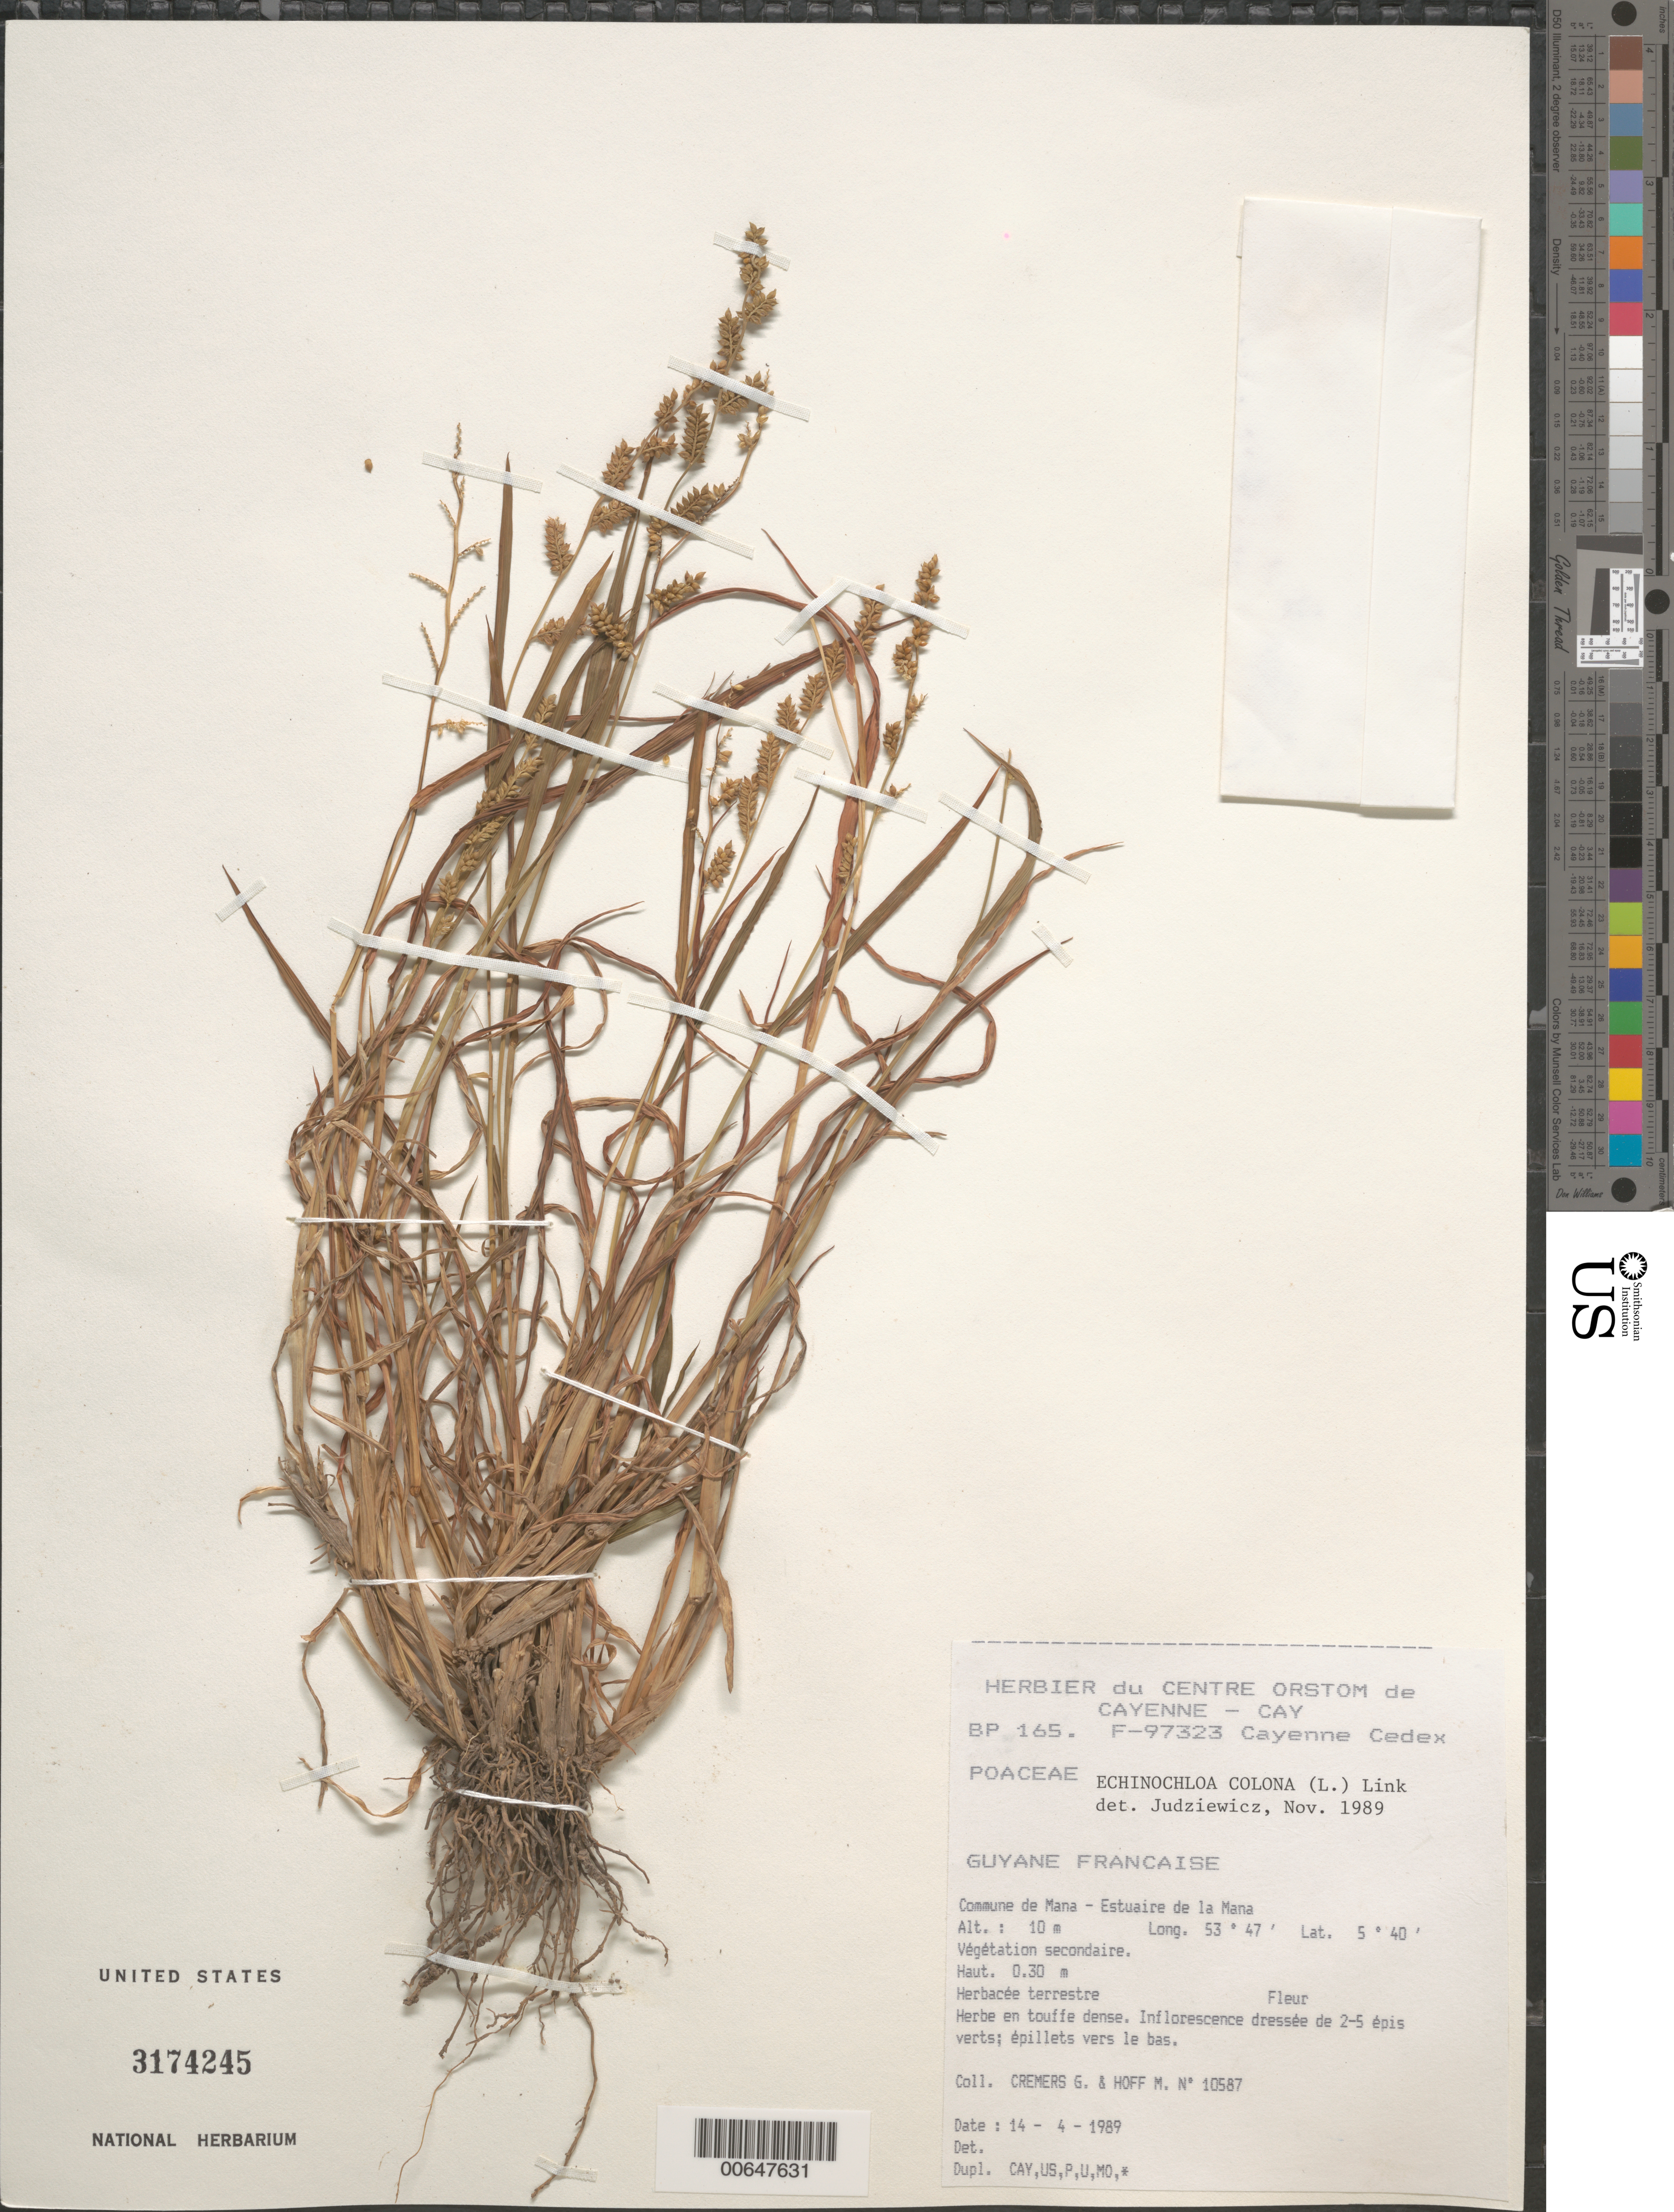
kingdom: Plantae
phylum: Tracheophyta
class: Liliopsida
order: Poales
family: Poaceae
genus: Echinochloa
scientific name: Echinochloa colona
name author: (L.) Link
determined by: Judziewicz, E. J.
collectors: G. Cremers & M. Hoff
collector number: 10587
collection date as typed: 14-Apr-89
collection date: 1989-04-14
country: French Guiana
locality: Commune de Mana, Estuaire de la Mana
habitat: Secondary vegetation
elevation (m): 10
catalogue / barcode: US 3174245